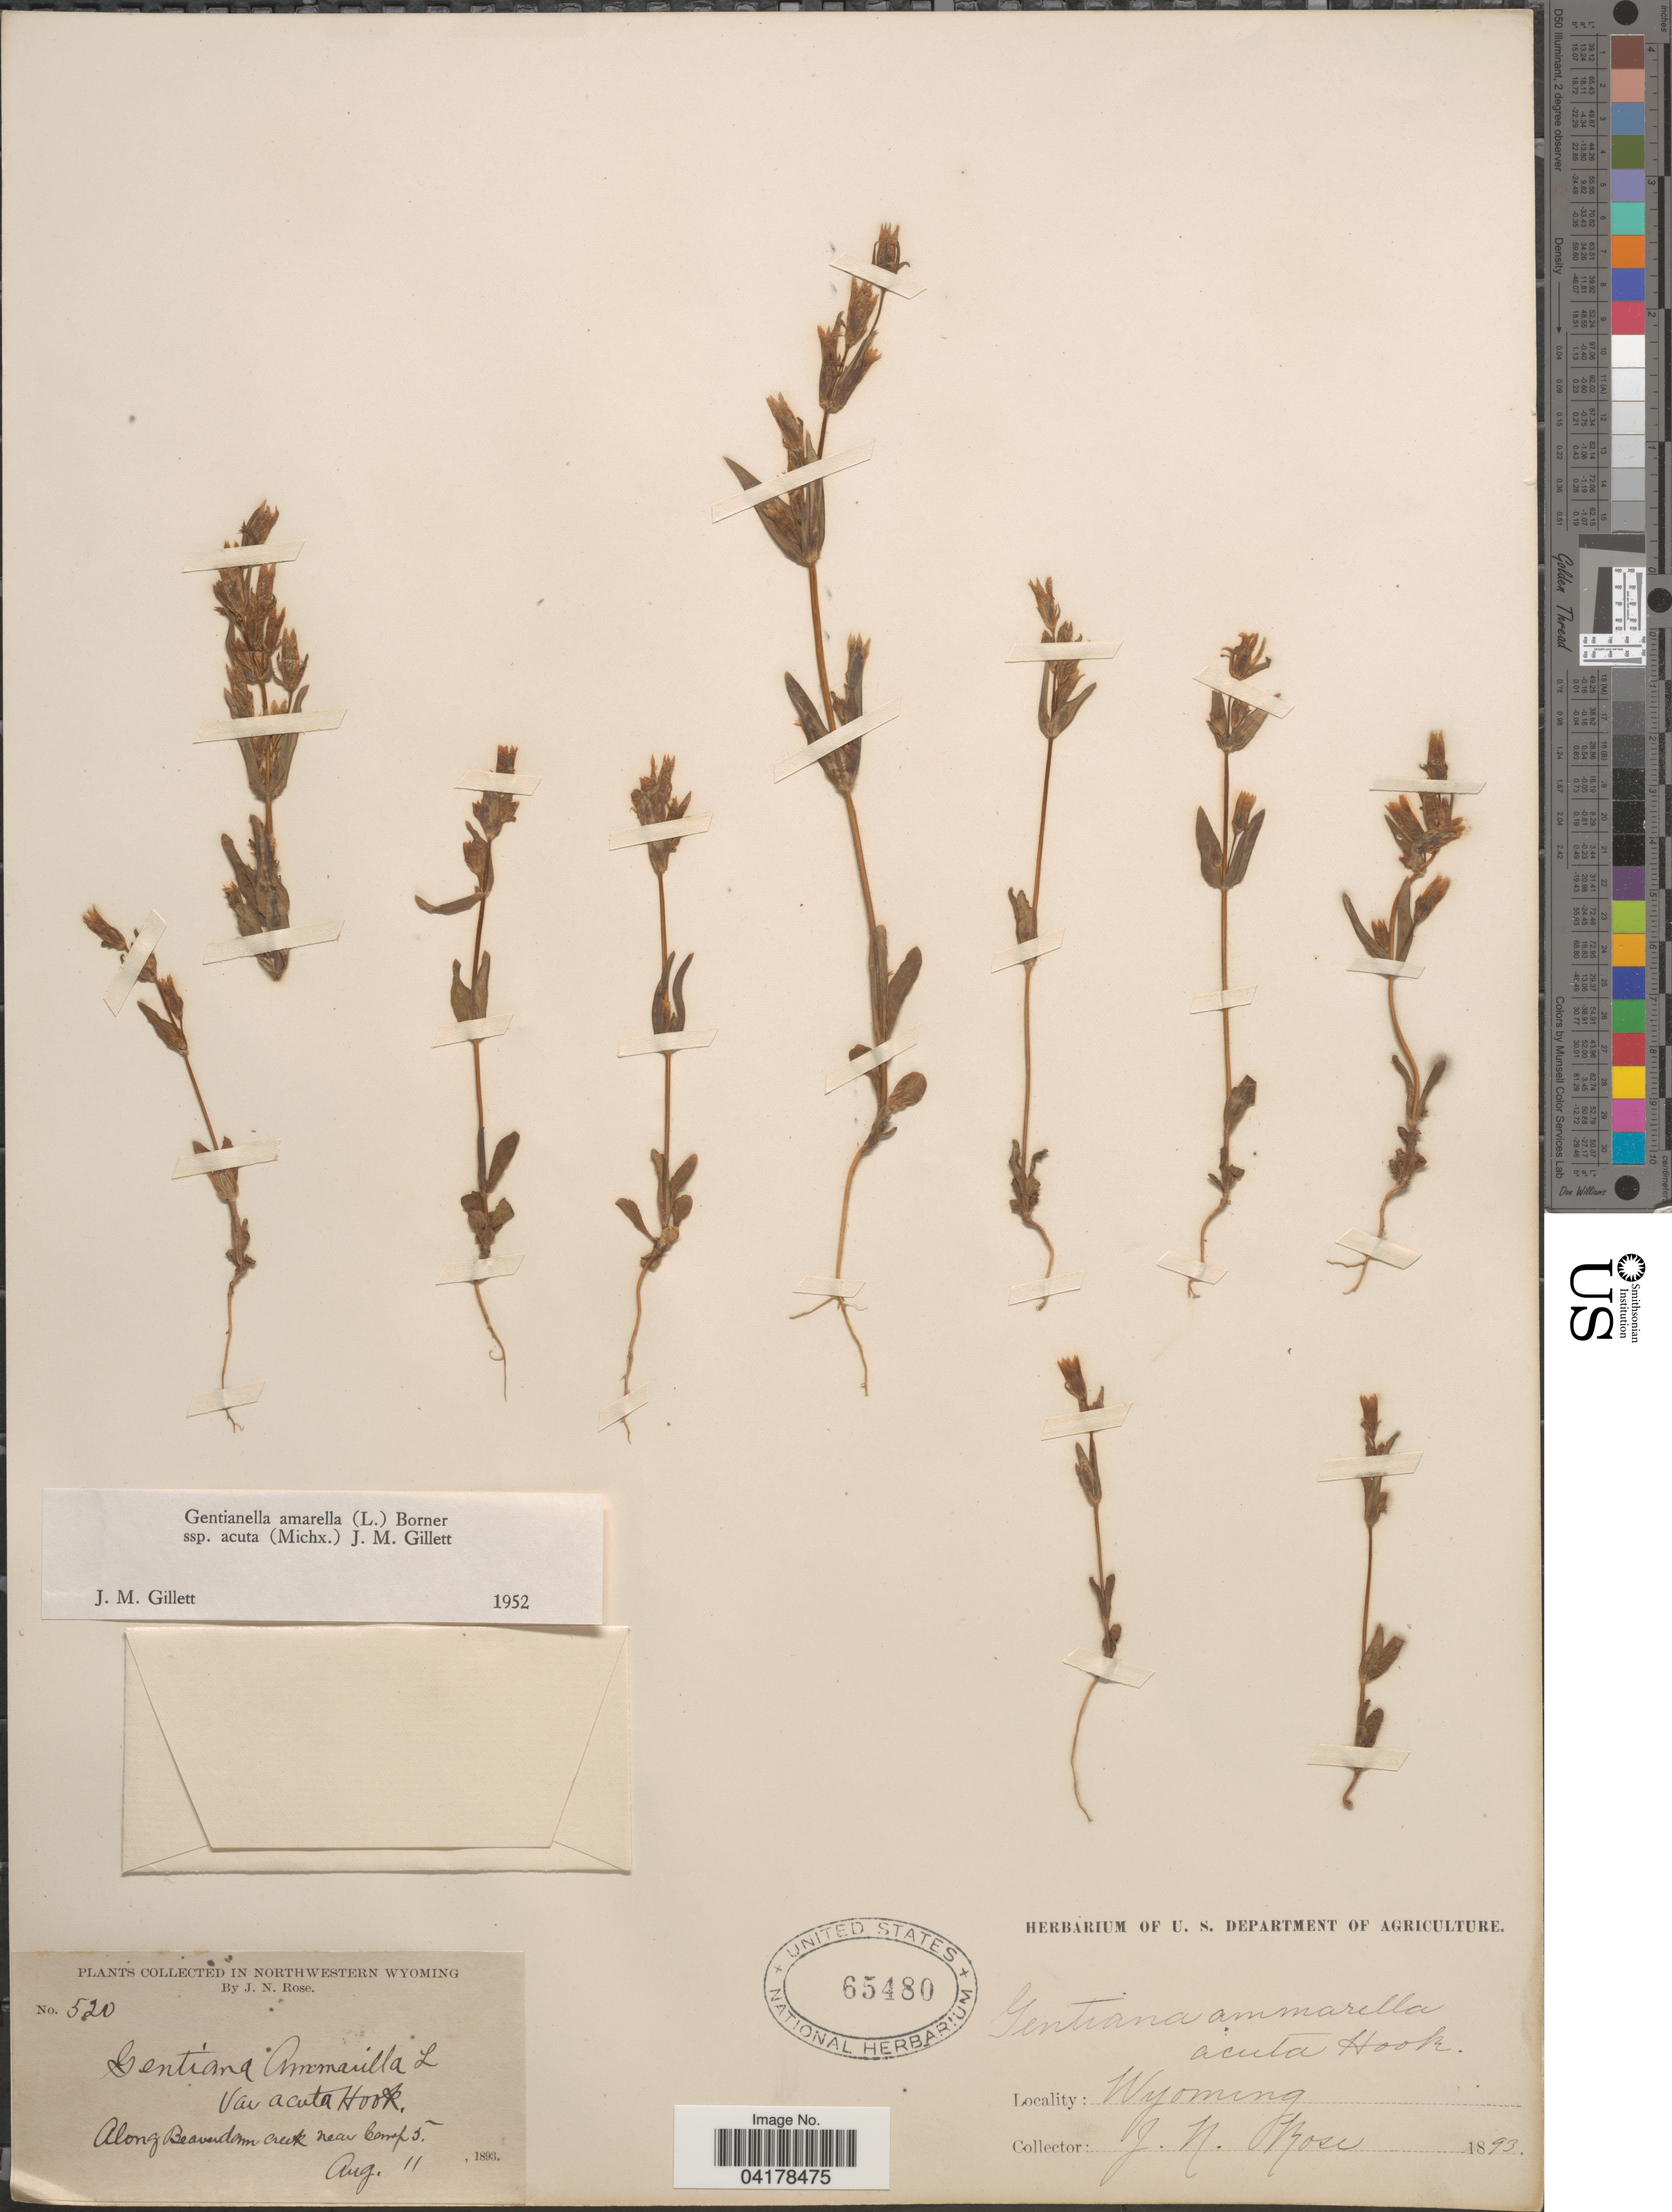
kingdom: Plantae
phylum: Tracheophyta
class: Magnoliopsida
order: Gentianales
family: Gentianaceae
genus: Gentianella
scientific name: Gentianella amarella subsp. acuta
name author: (Michx.) J.M. Gillett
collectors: J. N. Rose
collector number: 520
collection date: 1893-08-11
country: United States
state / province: Wyoming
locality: In Northwestern Wyoming. Along Beaverdam creek near Camp 5.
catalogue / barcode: US 65480